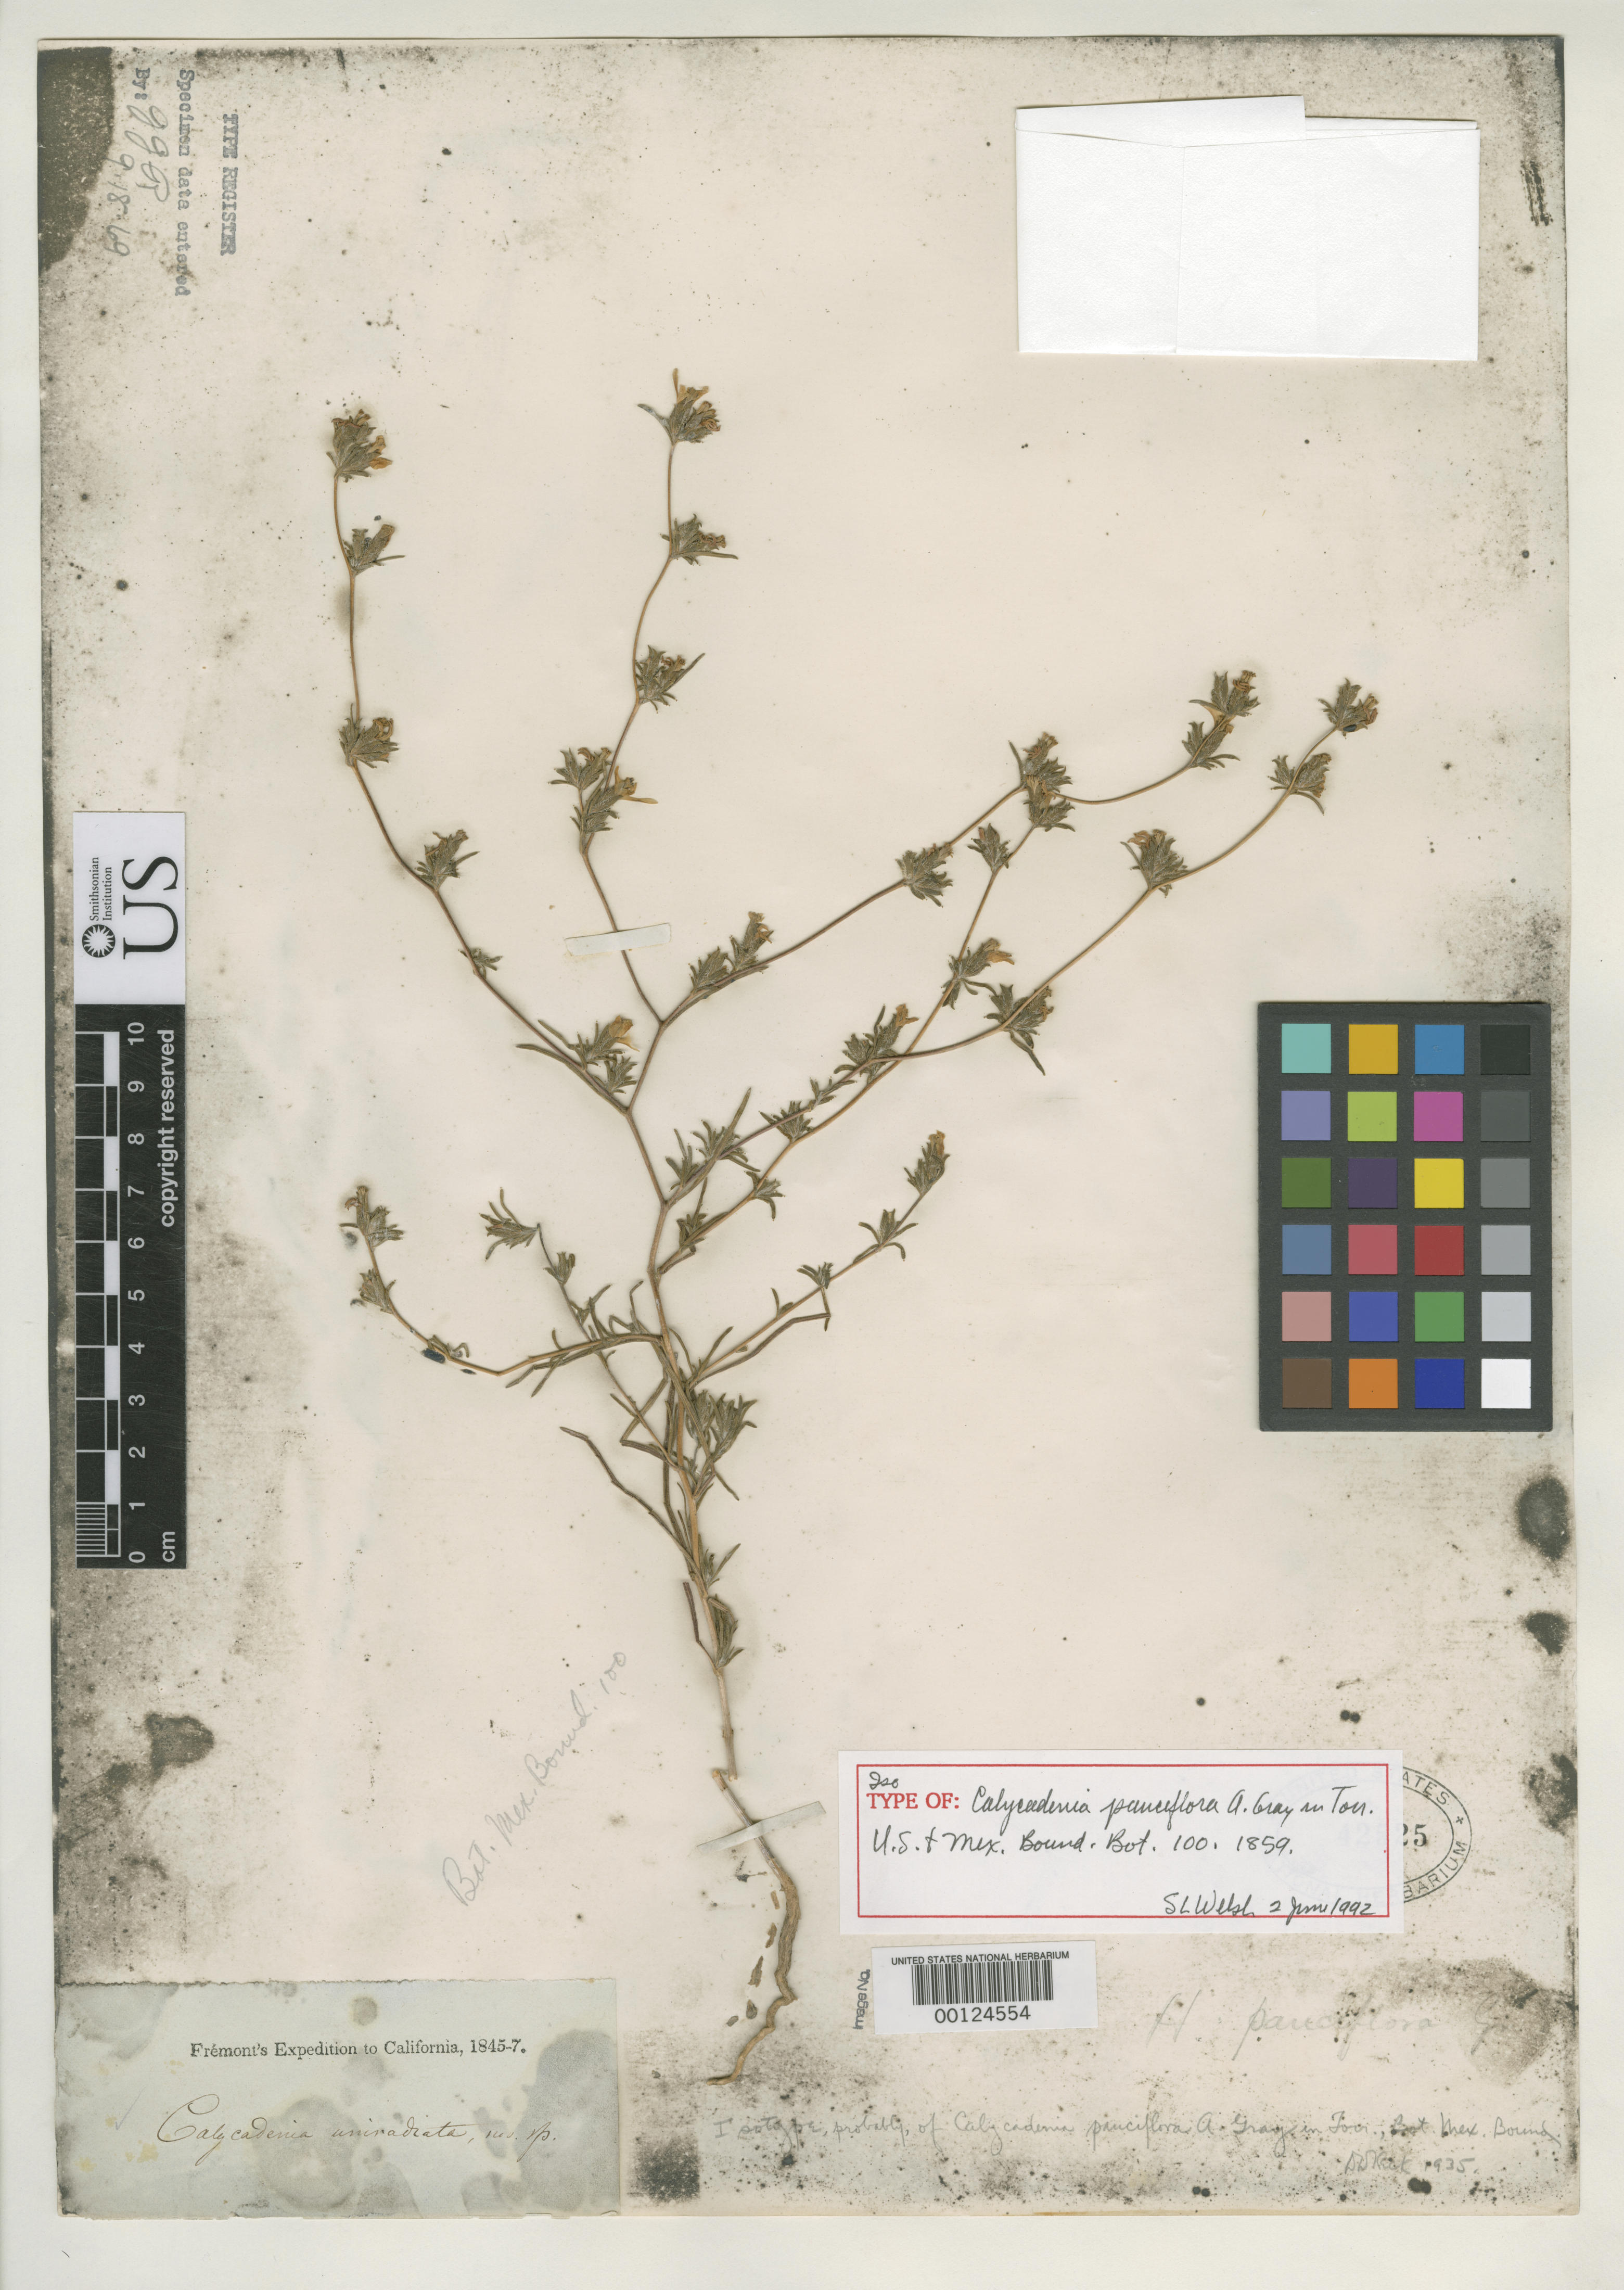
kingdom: Plantae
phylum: Tracheophyta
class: Magnoliopsida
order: Asterales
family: Asteraceae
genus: Calycadenia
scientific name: Calycadenia pauciflora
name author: A. Gray in Emory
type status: Isotype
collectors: J. C. Frémont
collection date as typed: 1845 to -- --- 1847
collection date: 1845/1847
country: United States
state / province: California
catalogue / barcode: US 42525